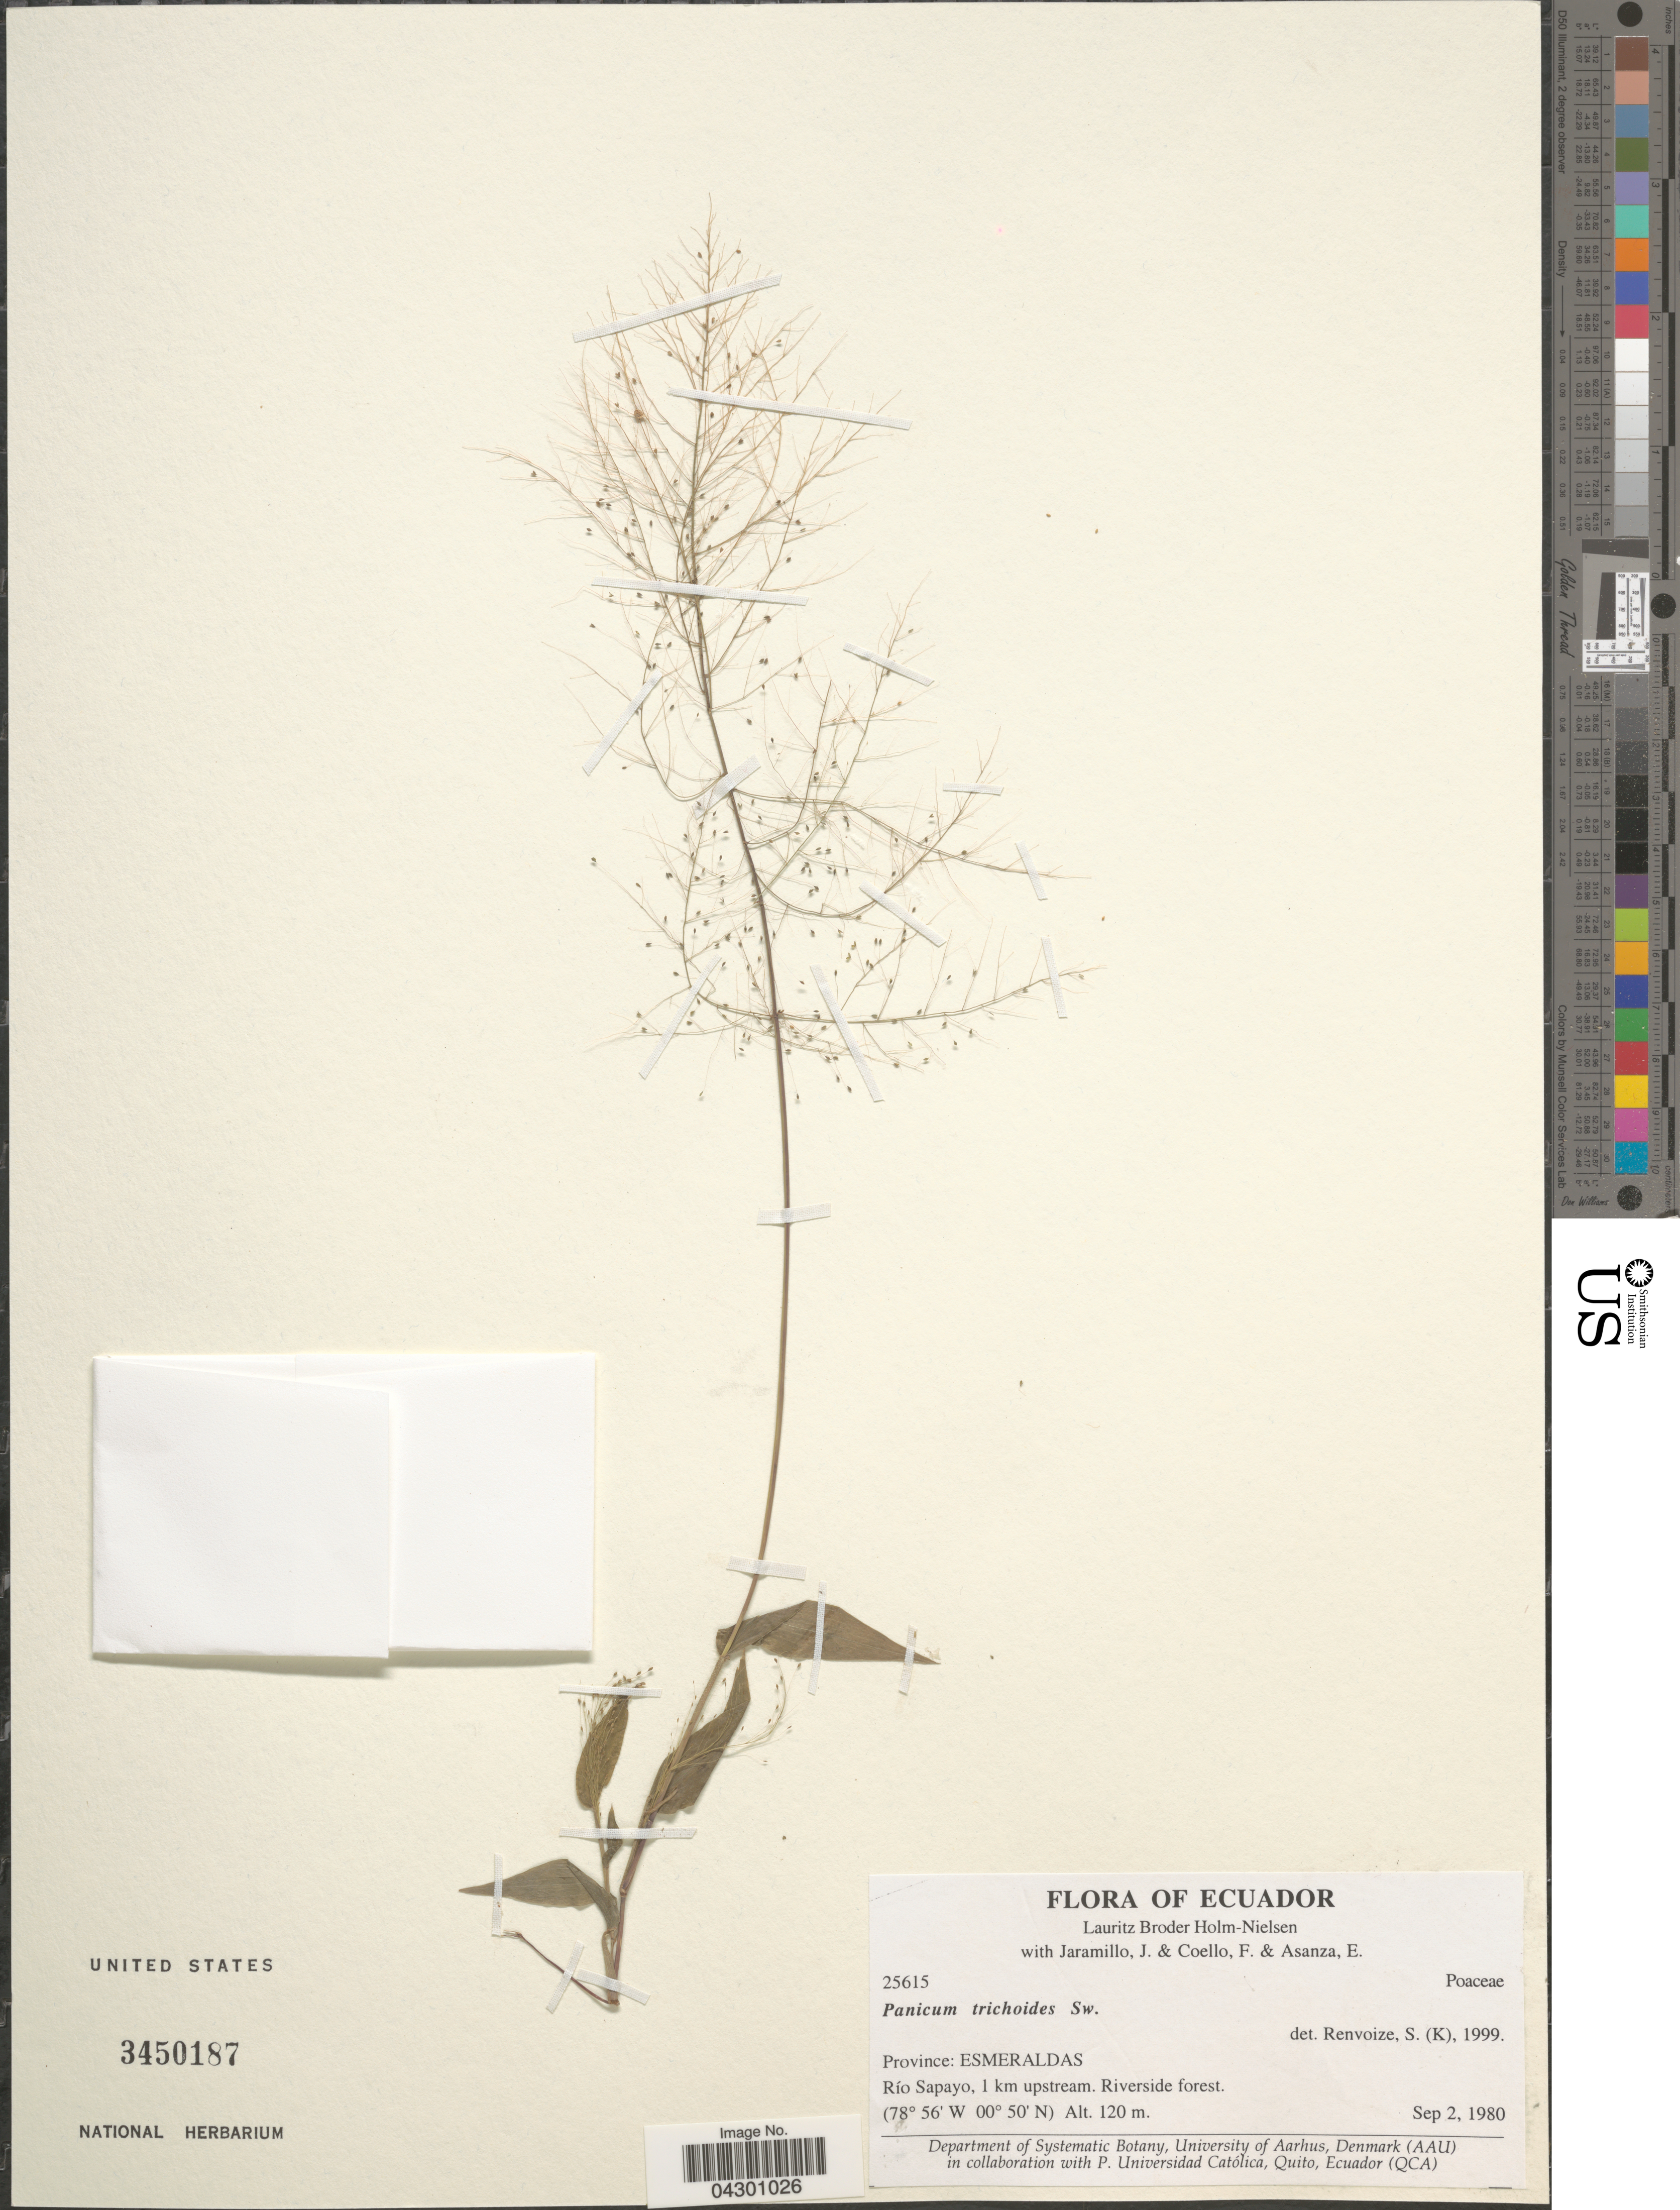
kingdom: Plantae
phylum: Tracheophyta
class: Liliopsida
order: Poales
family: Poaceae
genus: Panicum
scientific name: Panicum trichoides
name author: Sw.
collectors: L. B. Holm-Nielsen, J. Jaramillo, F. Coello & E. Asanza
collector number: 25615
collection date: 1980-09-02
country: Ecuador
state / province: Esmeraldas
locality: Río Sapayo, 1 km upstream. Riverside forest.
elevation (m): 120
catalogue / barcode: US 3450187